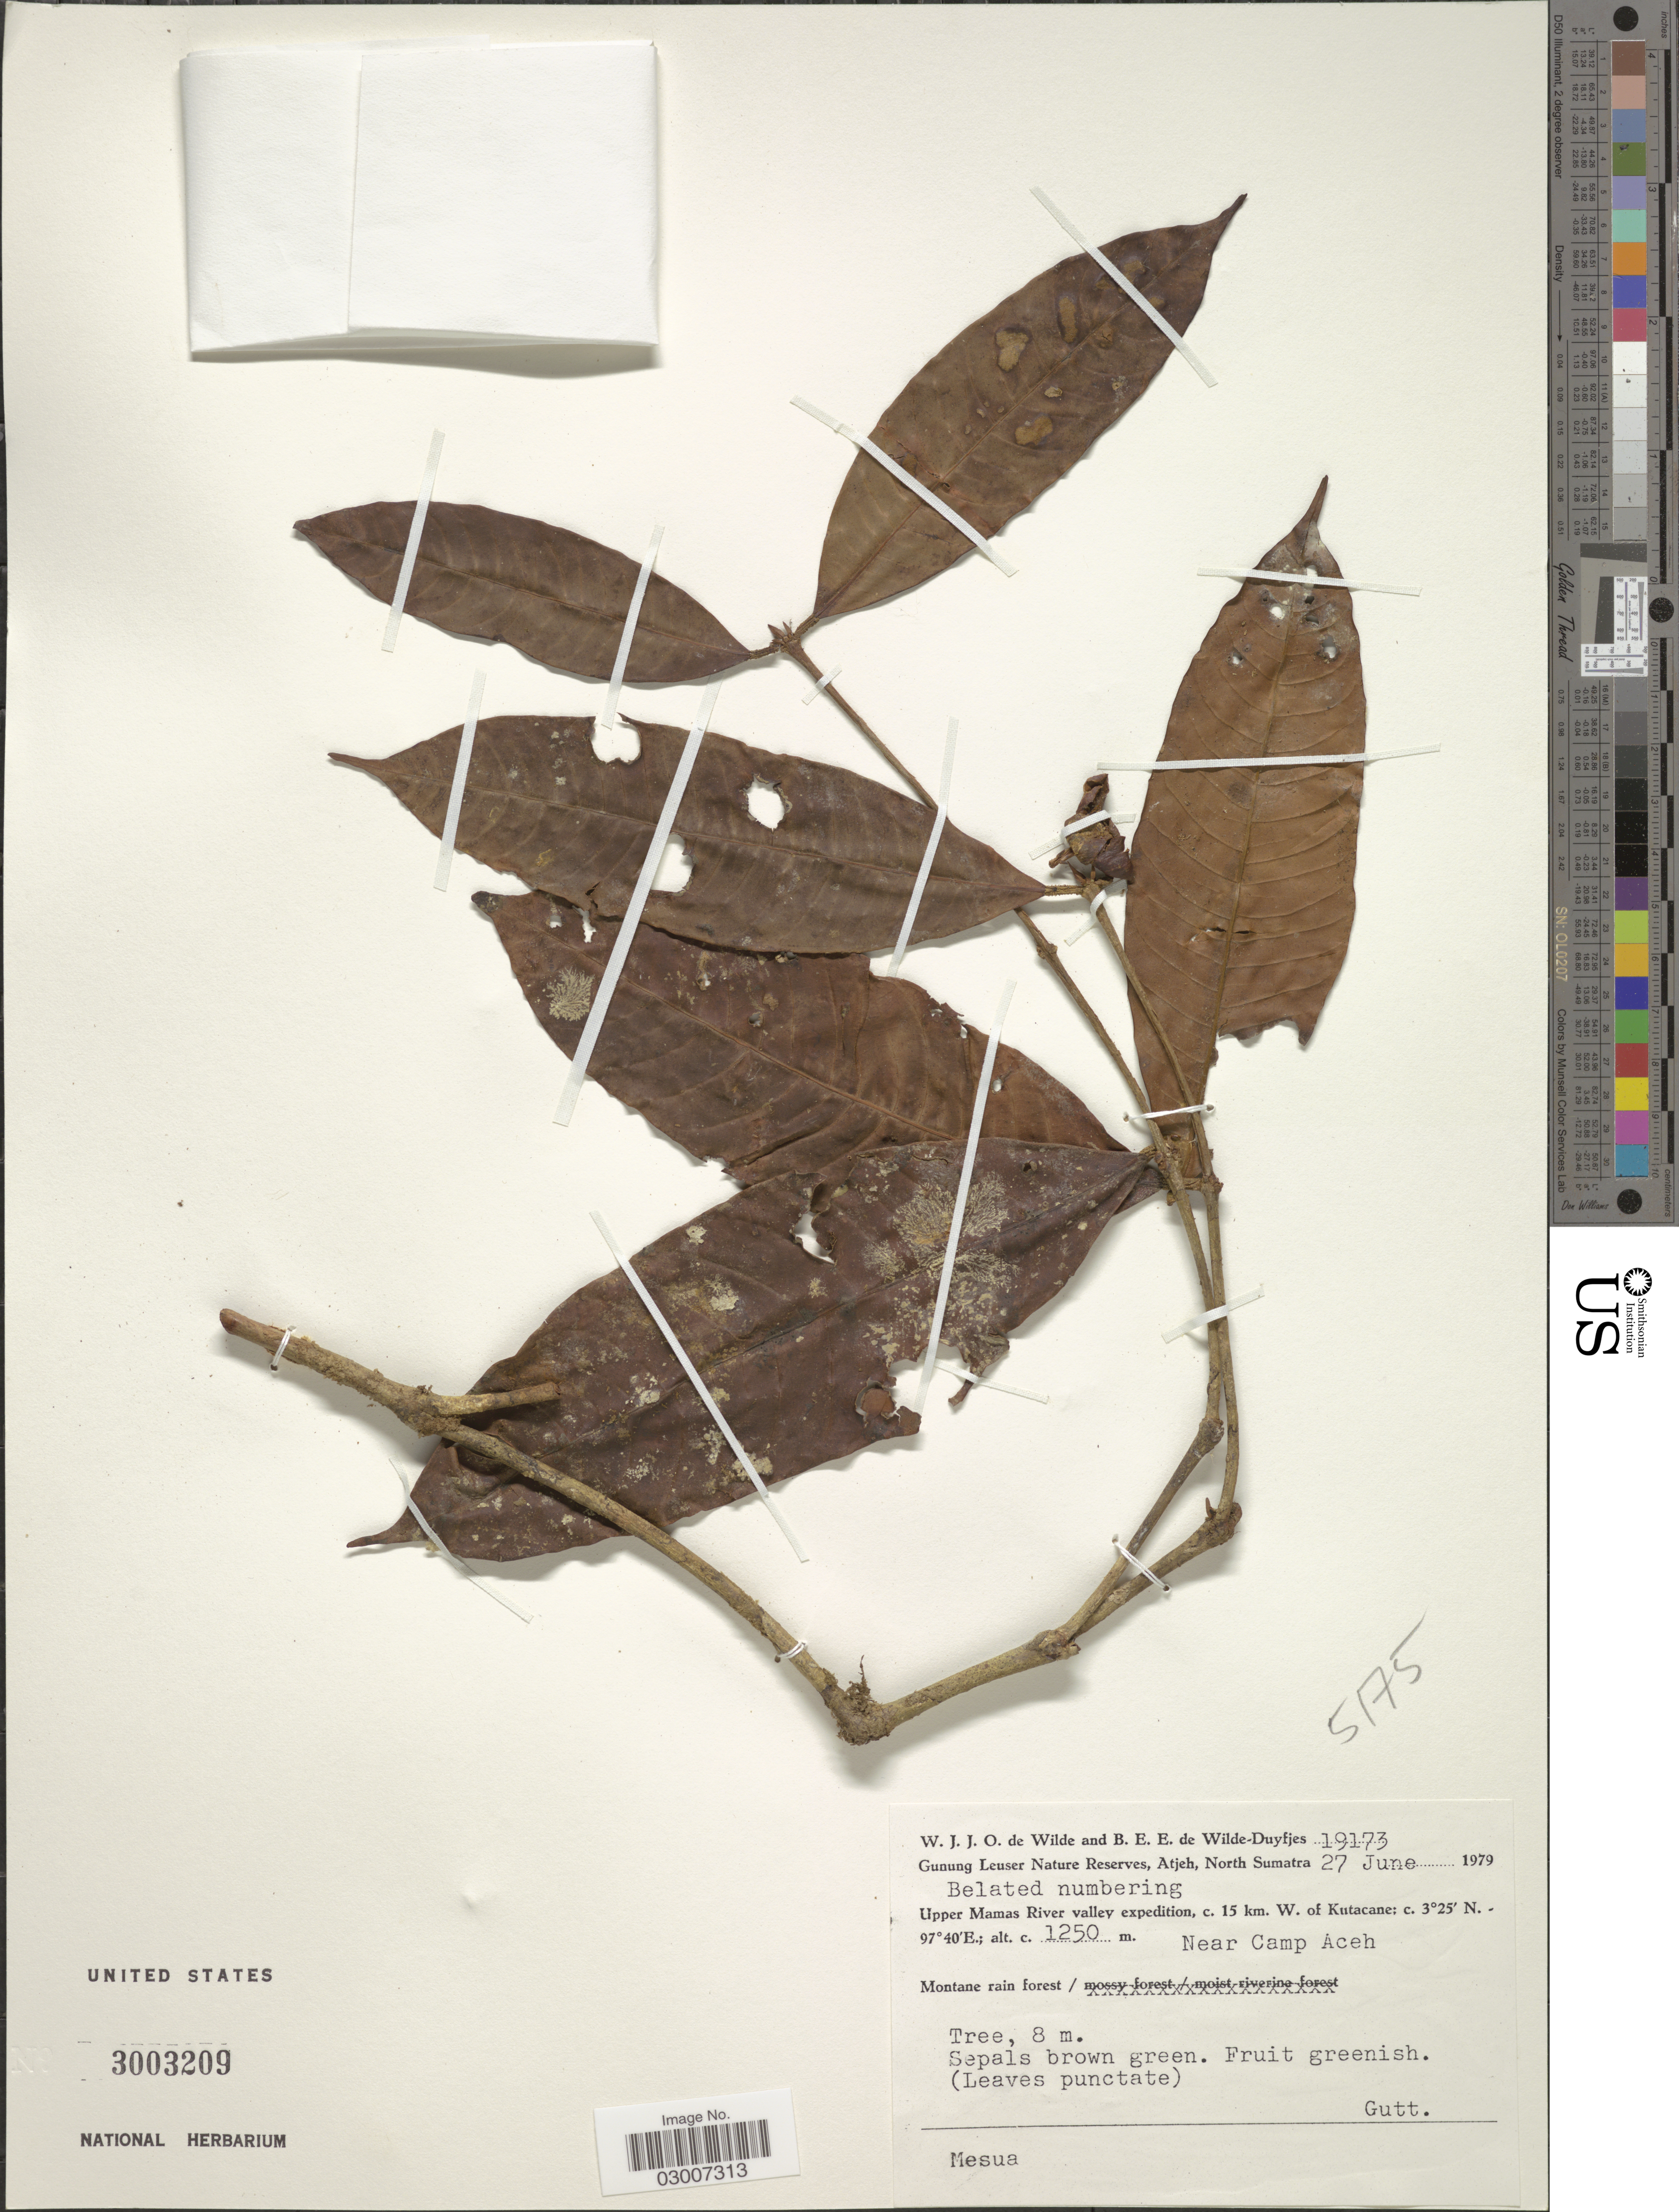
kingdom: Plantae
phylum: Tracheophyta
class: Magnoliopsida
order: Malpighiales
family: Calophyllaceae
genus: Kayea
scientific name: Kayea catharinae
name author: Merr.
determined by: Seah, Wei Wei, (SING), Singapore Botanic Gardens (SINGAPORE)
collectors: W. J. de Wilde & B. E. de Wilde-Duyfjes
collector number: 19173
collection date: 1979-06-27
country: Indonesia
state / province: Sumatra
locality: Gunung Leuser Nature Reserves, Atjeh, North Sumatra. Upper Mamas River valley expedition, c. 15 km. W. of Kutacane. Near Camp Aceh.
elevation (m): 1250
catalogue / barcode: US 3003209